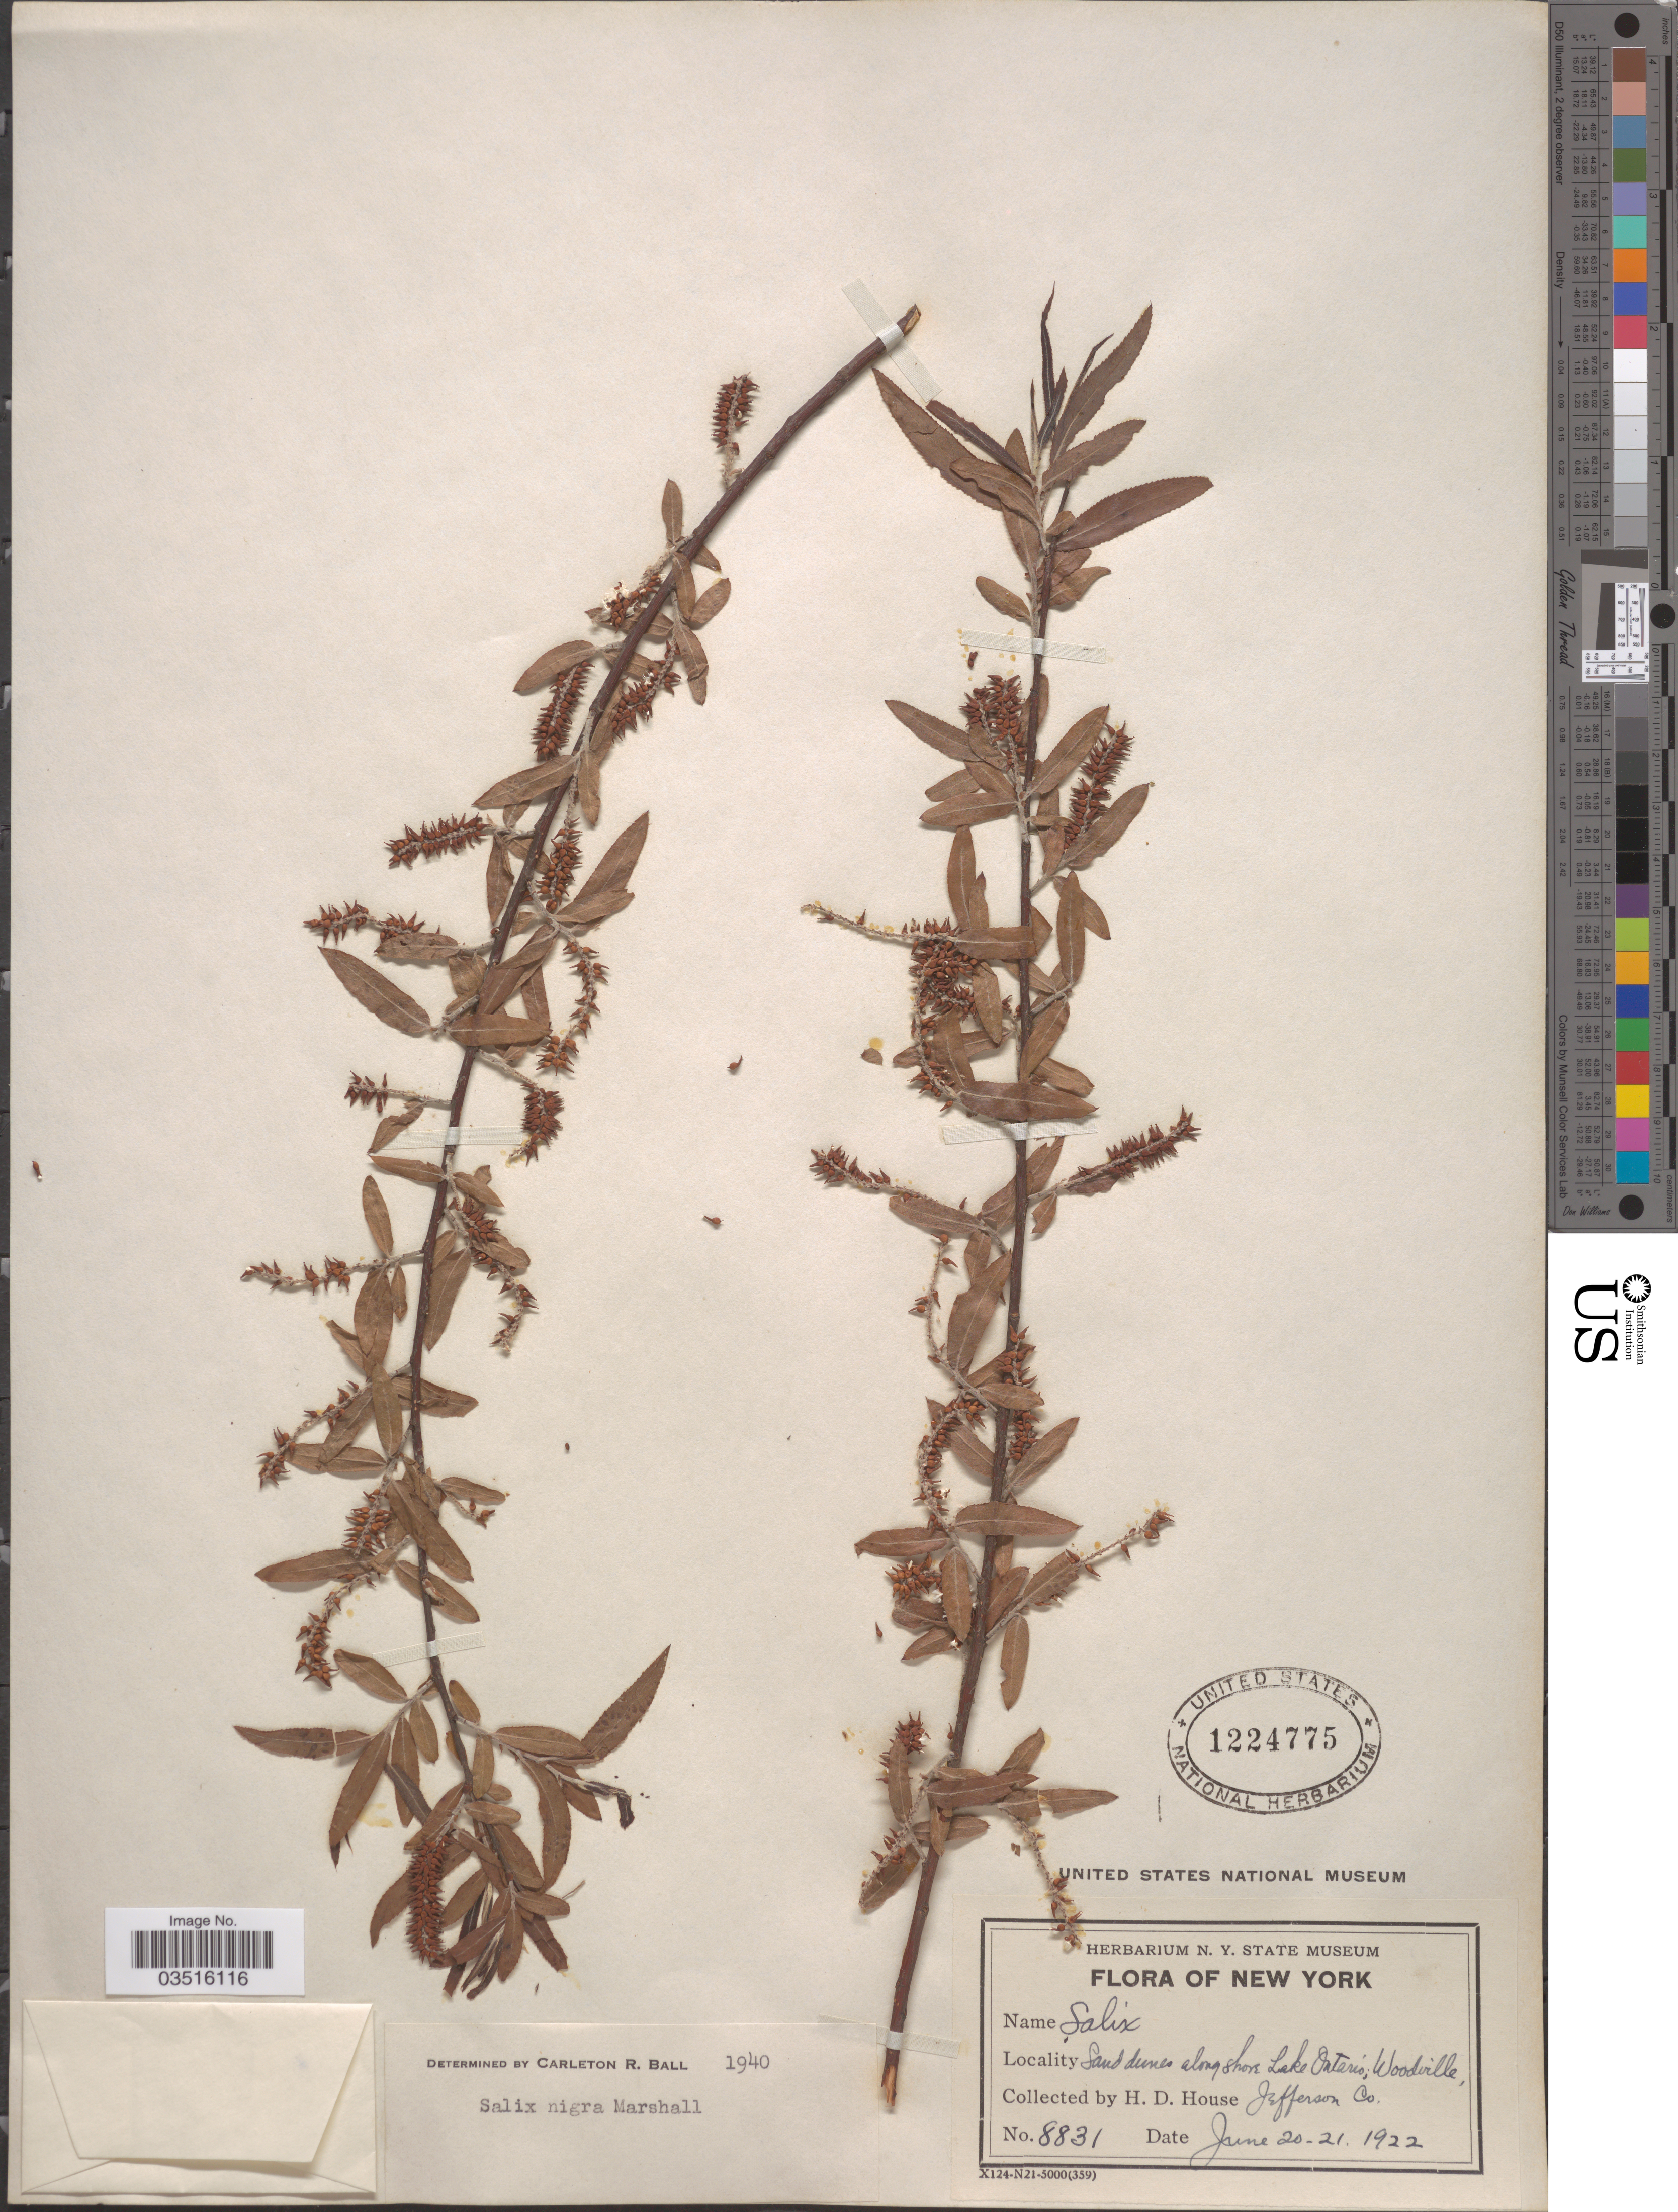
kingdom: Plantae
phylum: Tracheophyta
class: Magnoliopsida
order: Malpighiales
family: Salicaceae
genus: Salix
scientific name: Salix nigra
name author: Marshall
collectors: H. D. House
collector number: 8831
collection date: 1922-06-20/1922-06-21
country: United States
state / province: New York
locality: Sand dunes along shore Lake Ontario, Woodville. Jefferson Co.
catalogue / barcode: US 1224775